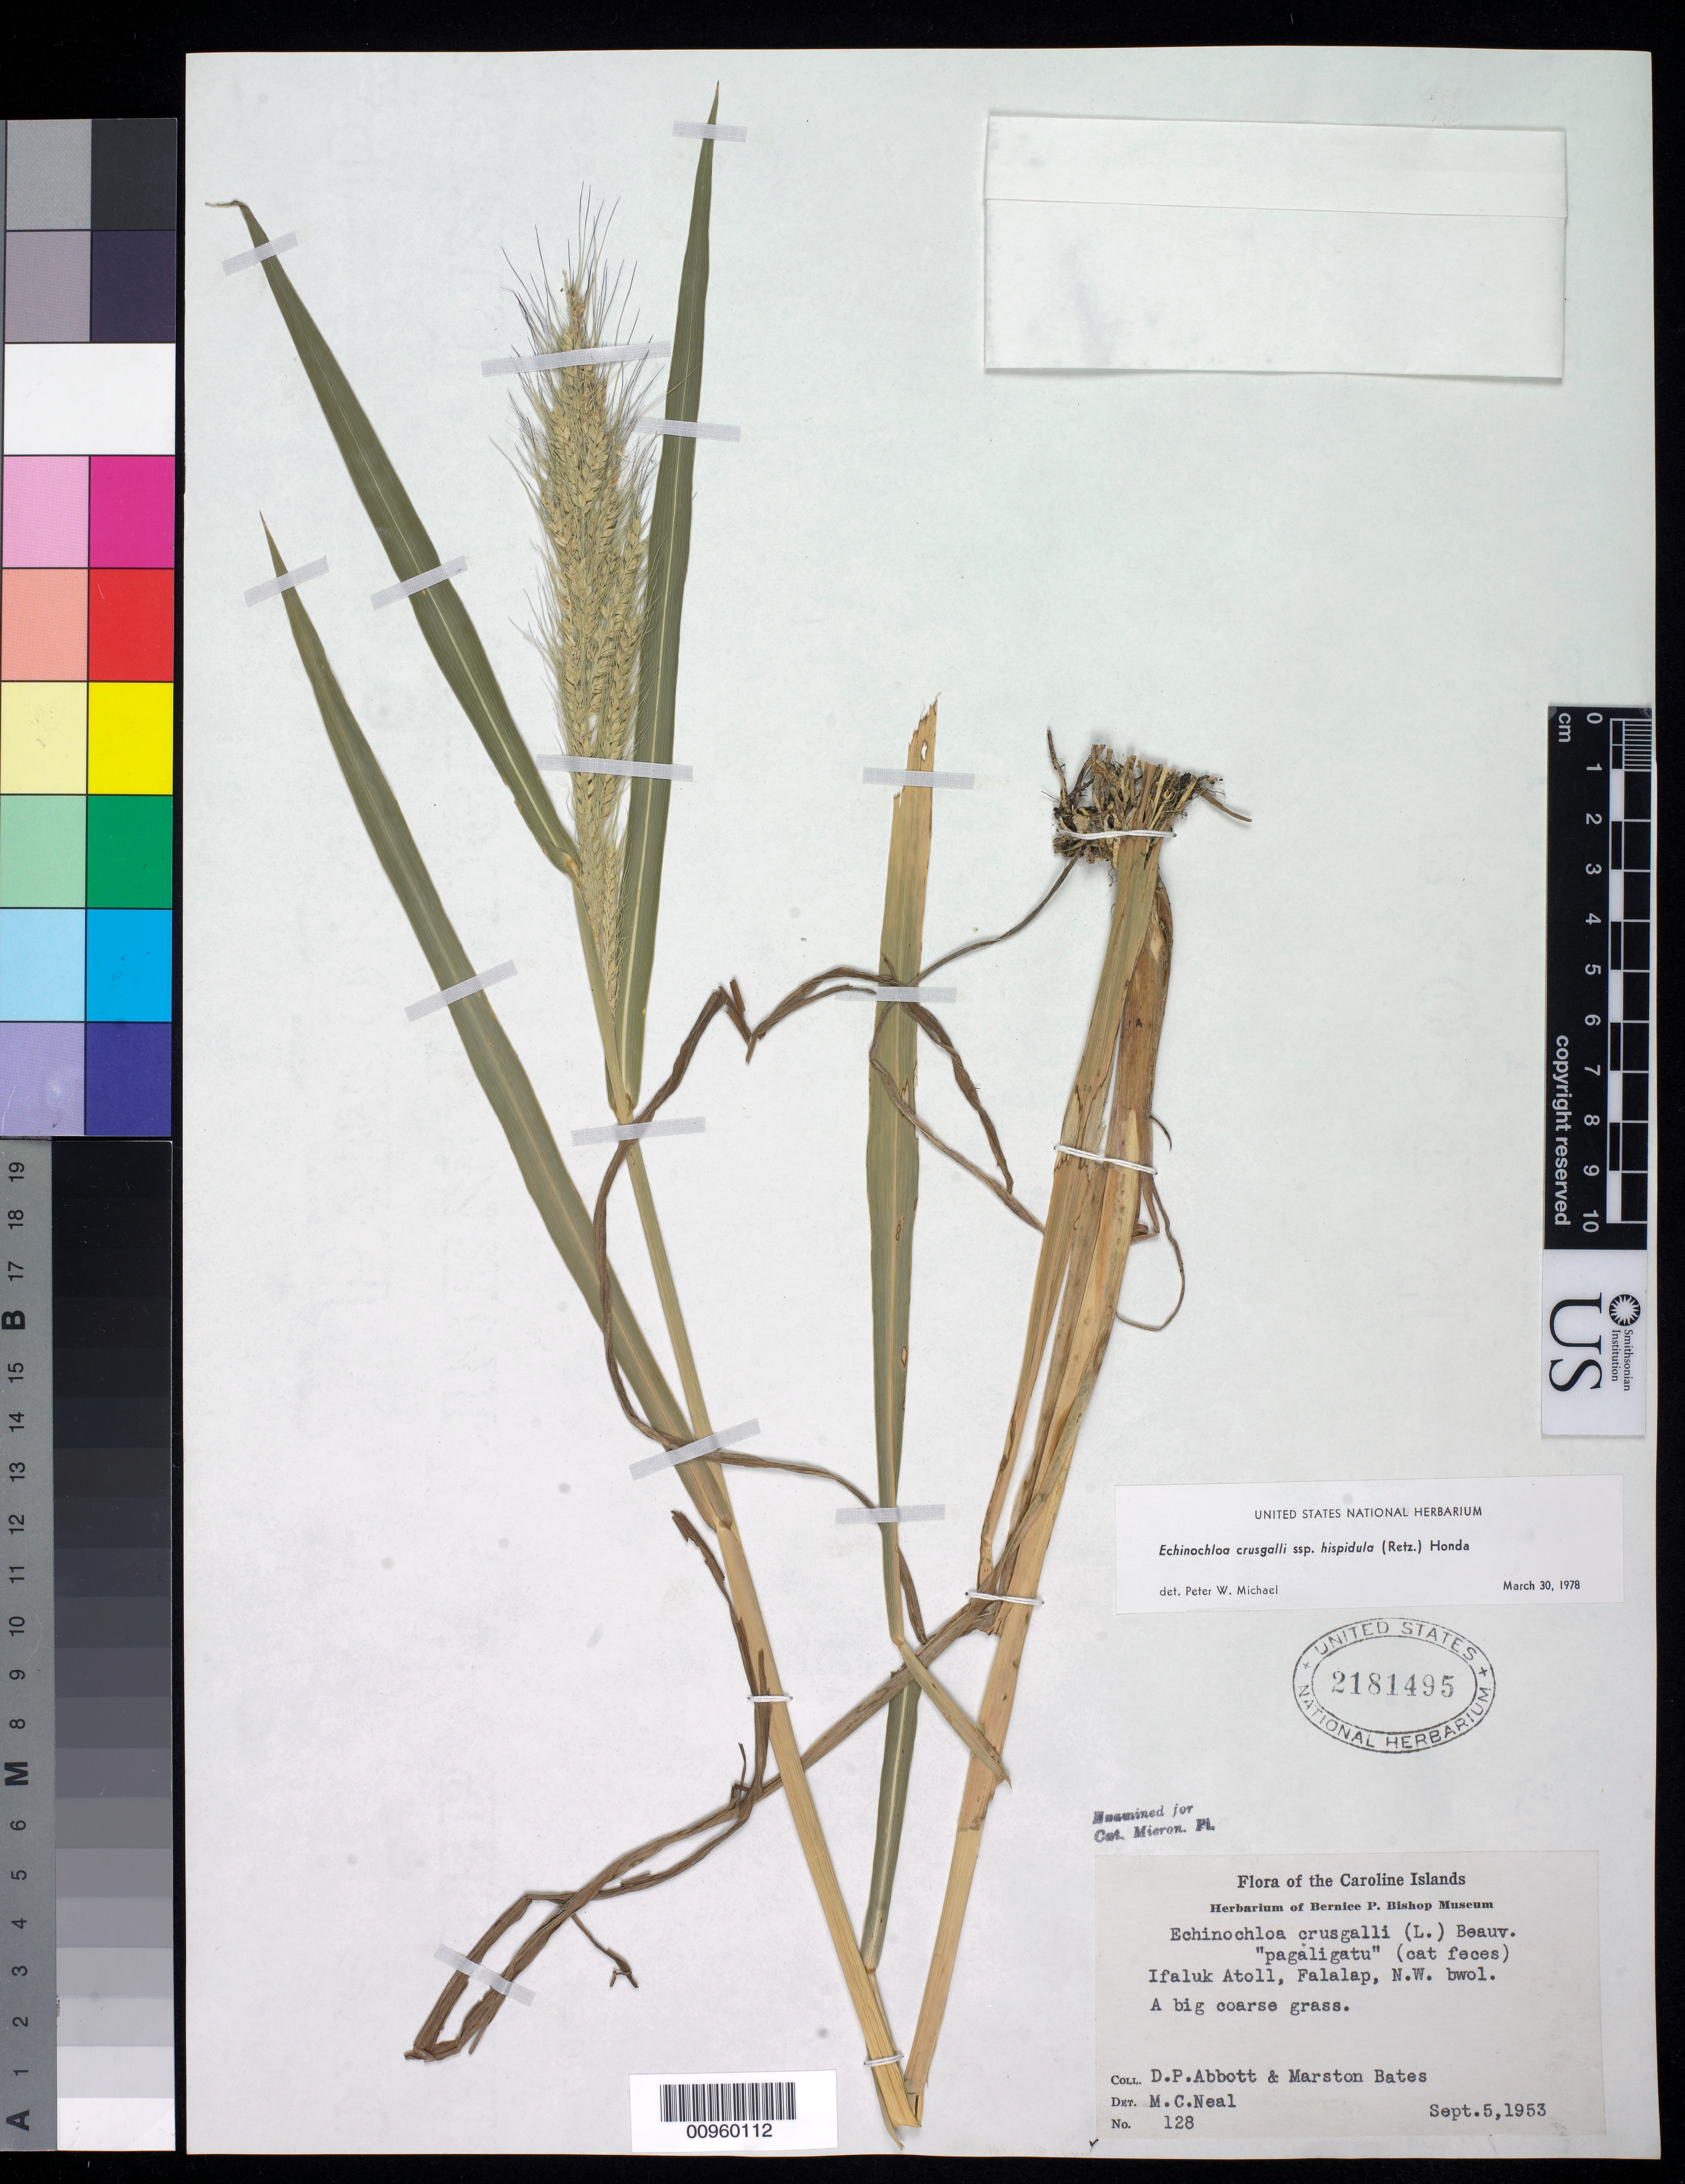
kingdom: Plantae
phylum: Tracheophyta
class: Liliopsida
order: Poales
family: Poaceae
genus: Echinochloa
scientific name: Echinochloa oryzoides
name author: (Ard.) Fritsch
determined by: Poaceae Reorganization Project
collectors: D. P. Abbott & M. Bates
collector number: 128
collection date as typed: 05 Sep 1953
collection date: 1953-09-05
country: Micronesia, Federated States of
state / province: Yap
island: Woleai Atoll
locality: Falalop Islet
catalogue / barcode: US 2181495